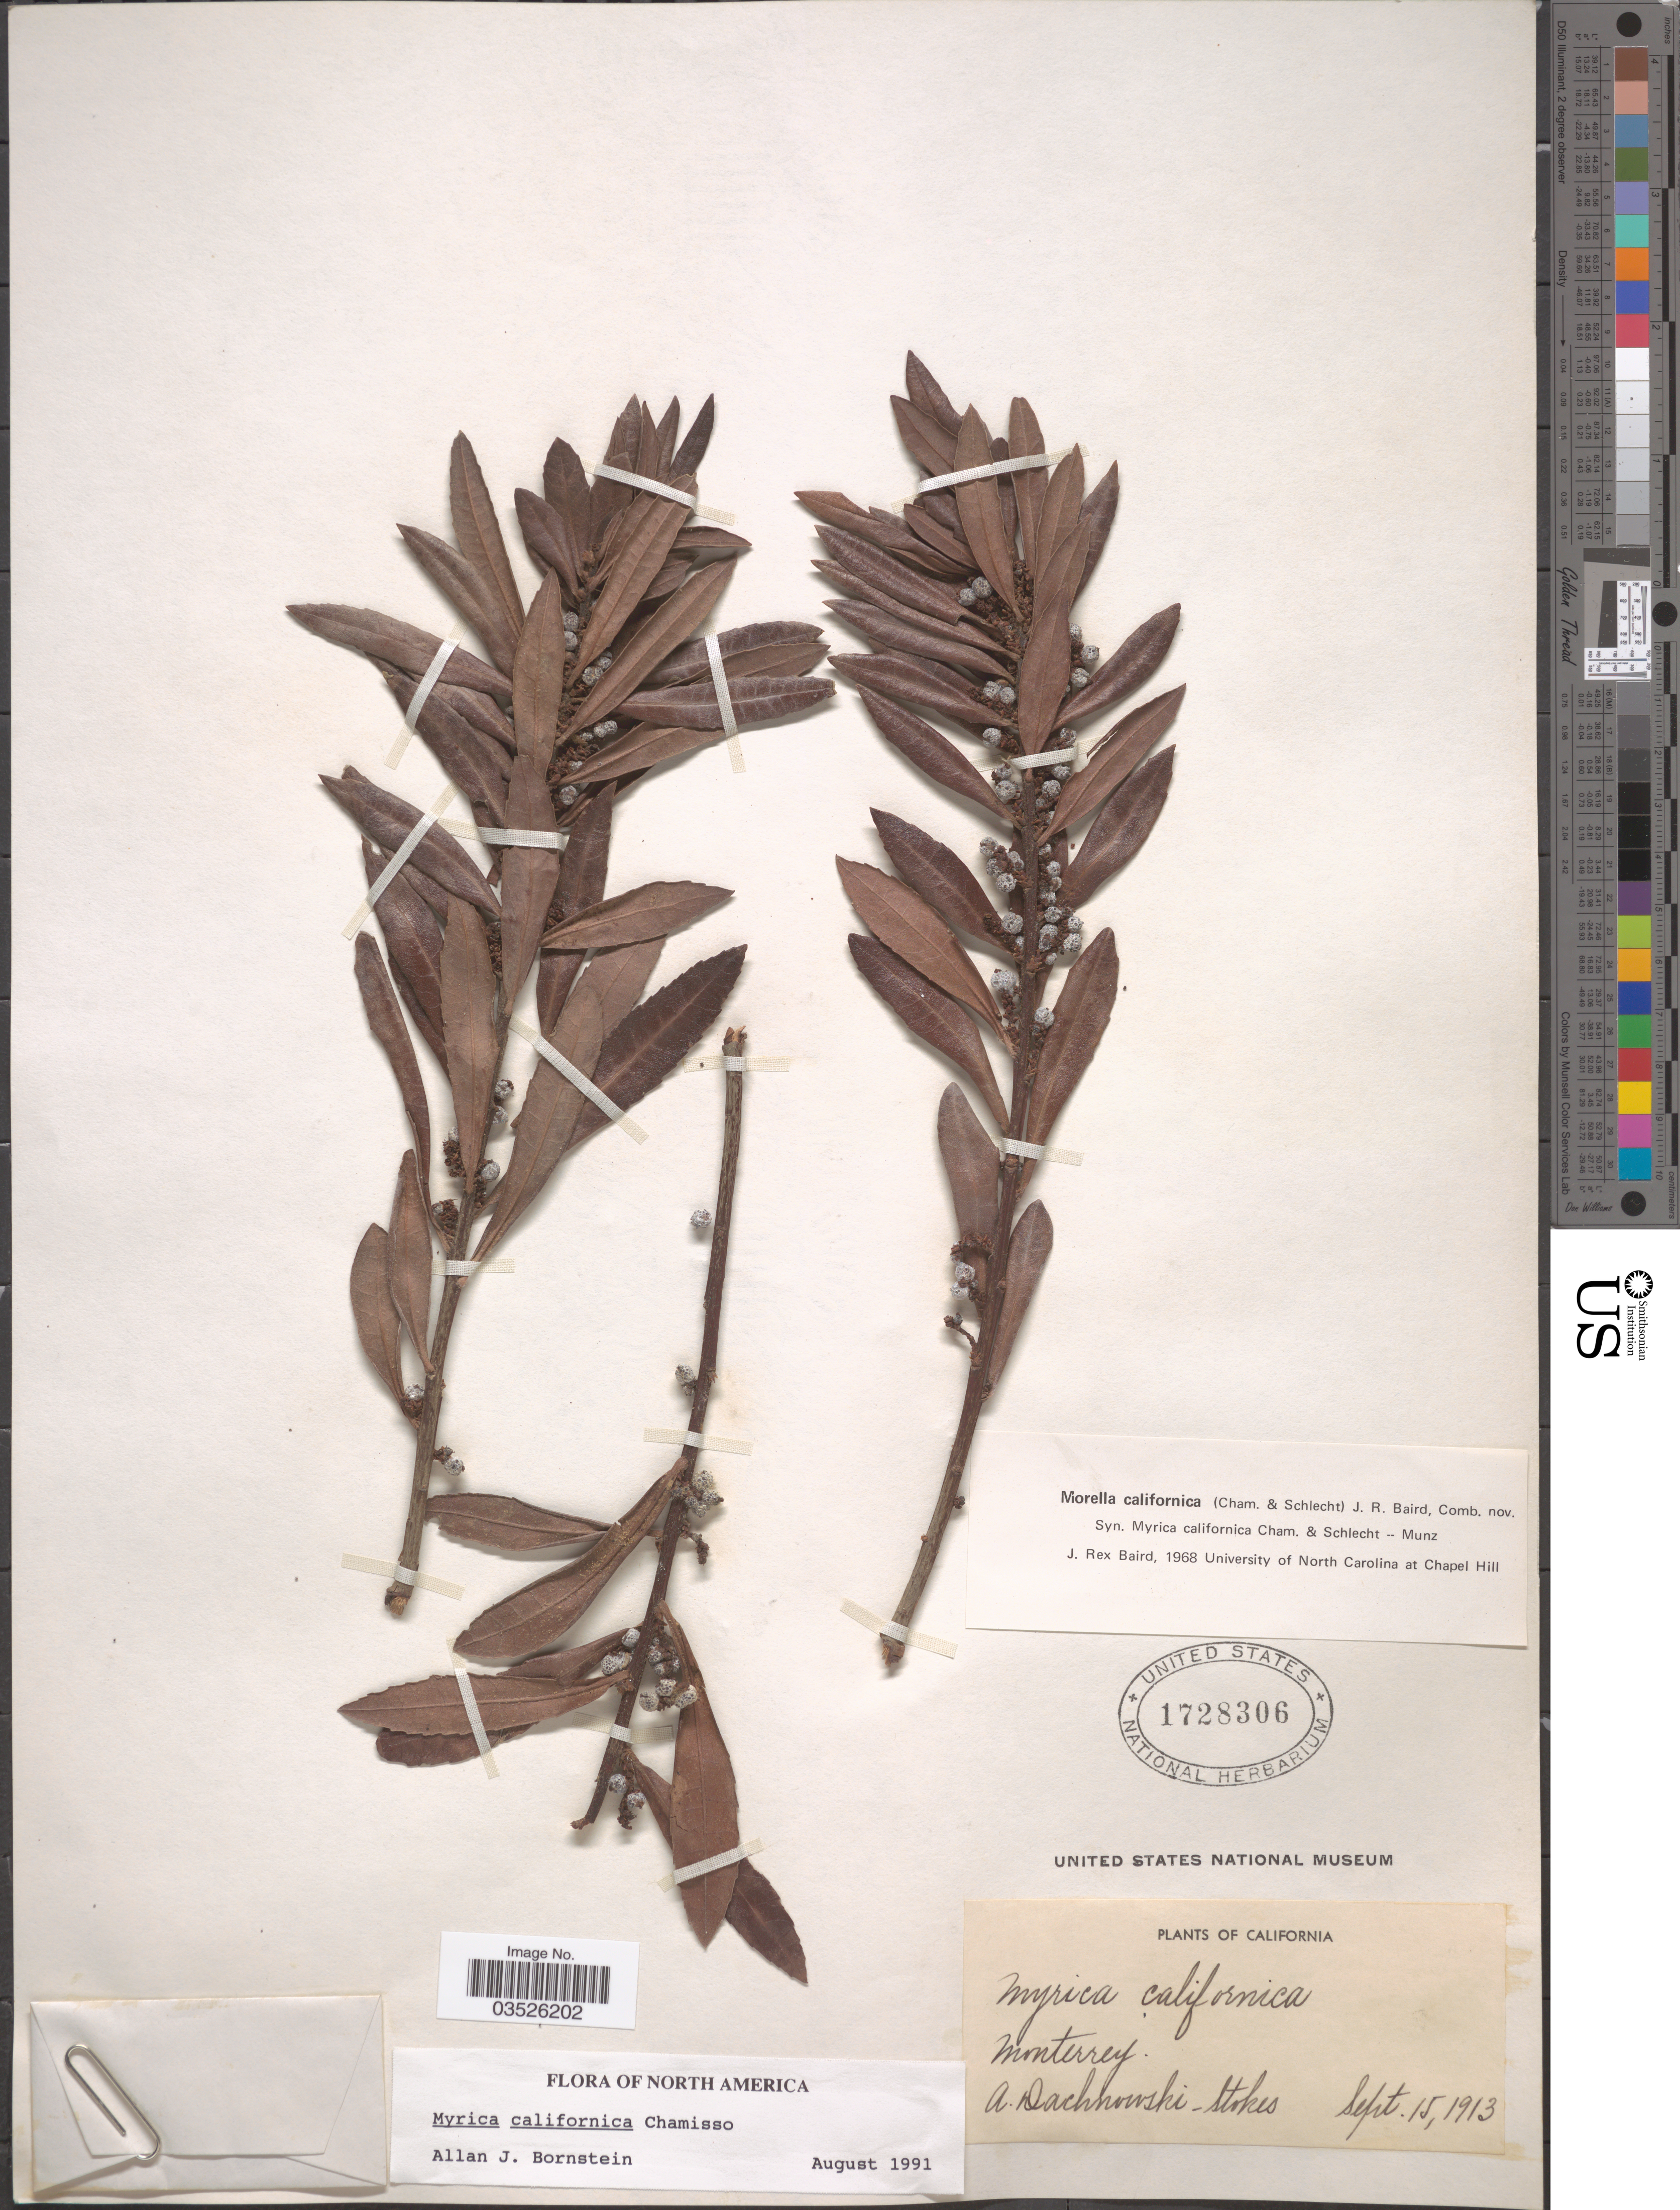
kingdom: Plantae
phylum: Tracheophyta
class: Magnoliopsida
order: Fagales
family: Myricaceae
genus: Morella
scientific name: Morella californica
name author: (Cham.) Wilbur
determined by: Strong, Mark T., (BOT), Smithsonian Institution - National Museum of Natural History (UNITED STATES)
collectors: A. P. Dachnowski-Stokes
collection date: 1913-09-15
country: United States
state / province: California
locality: Monterrey.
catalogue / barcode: US 1728306